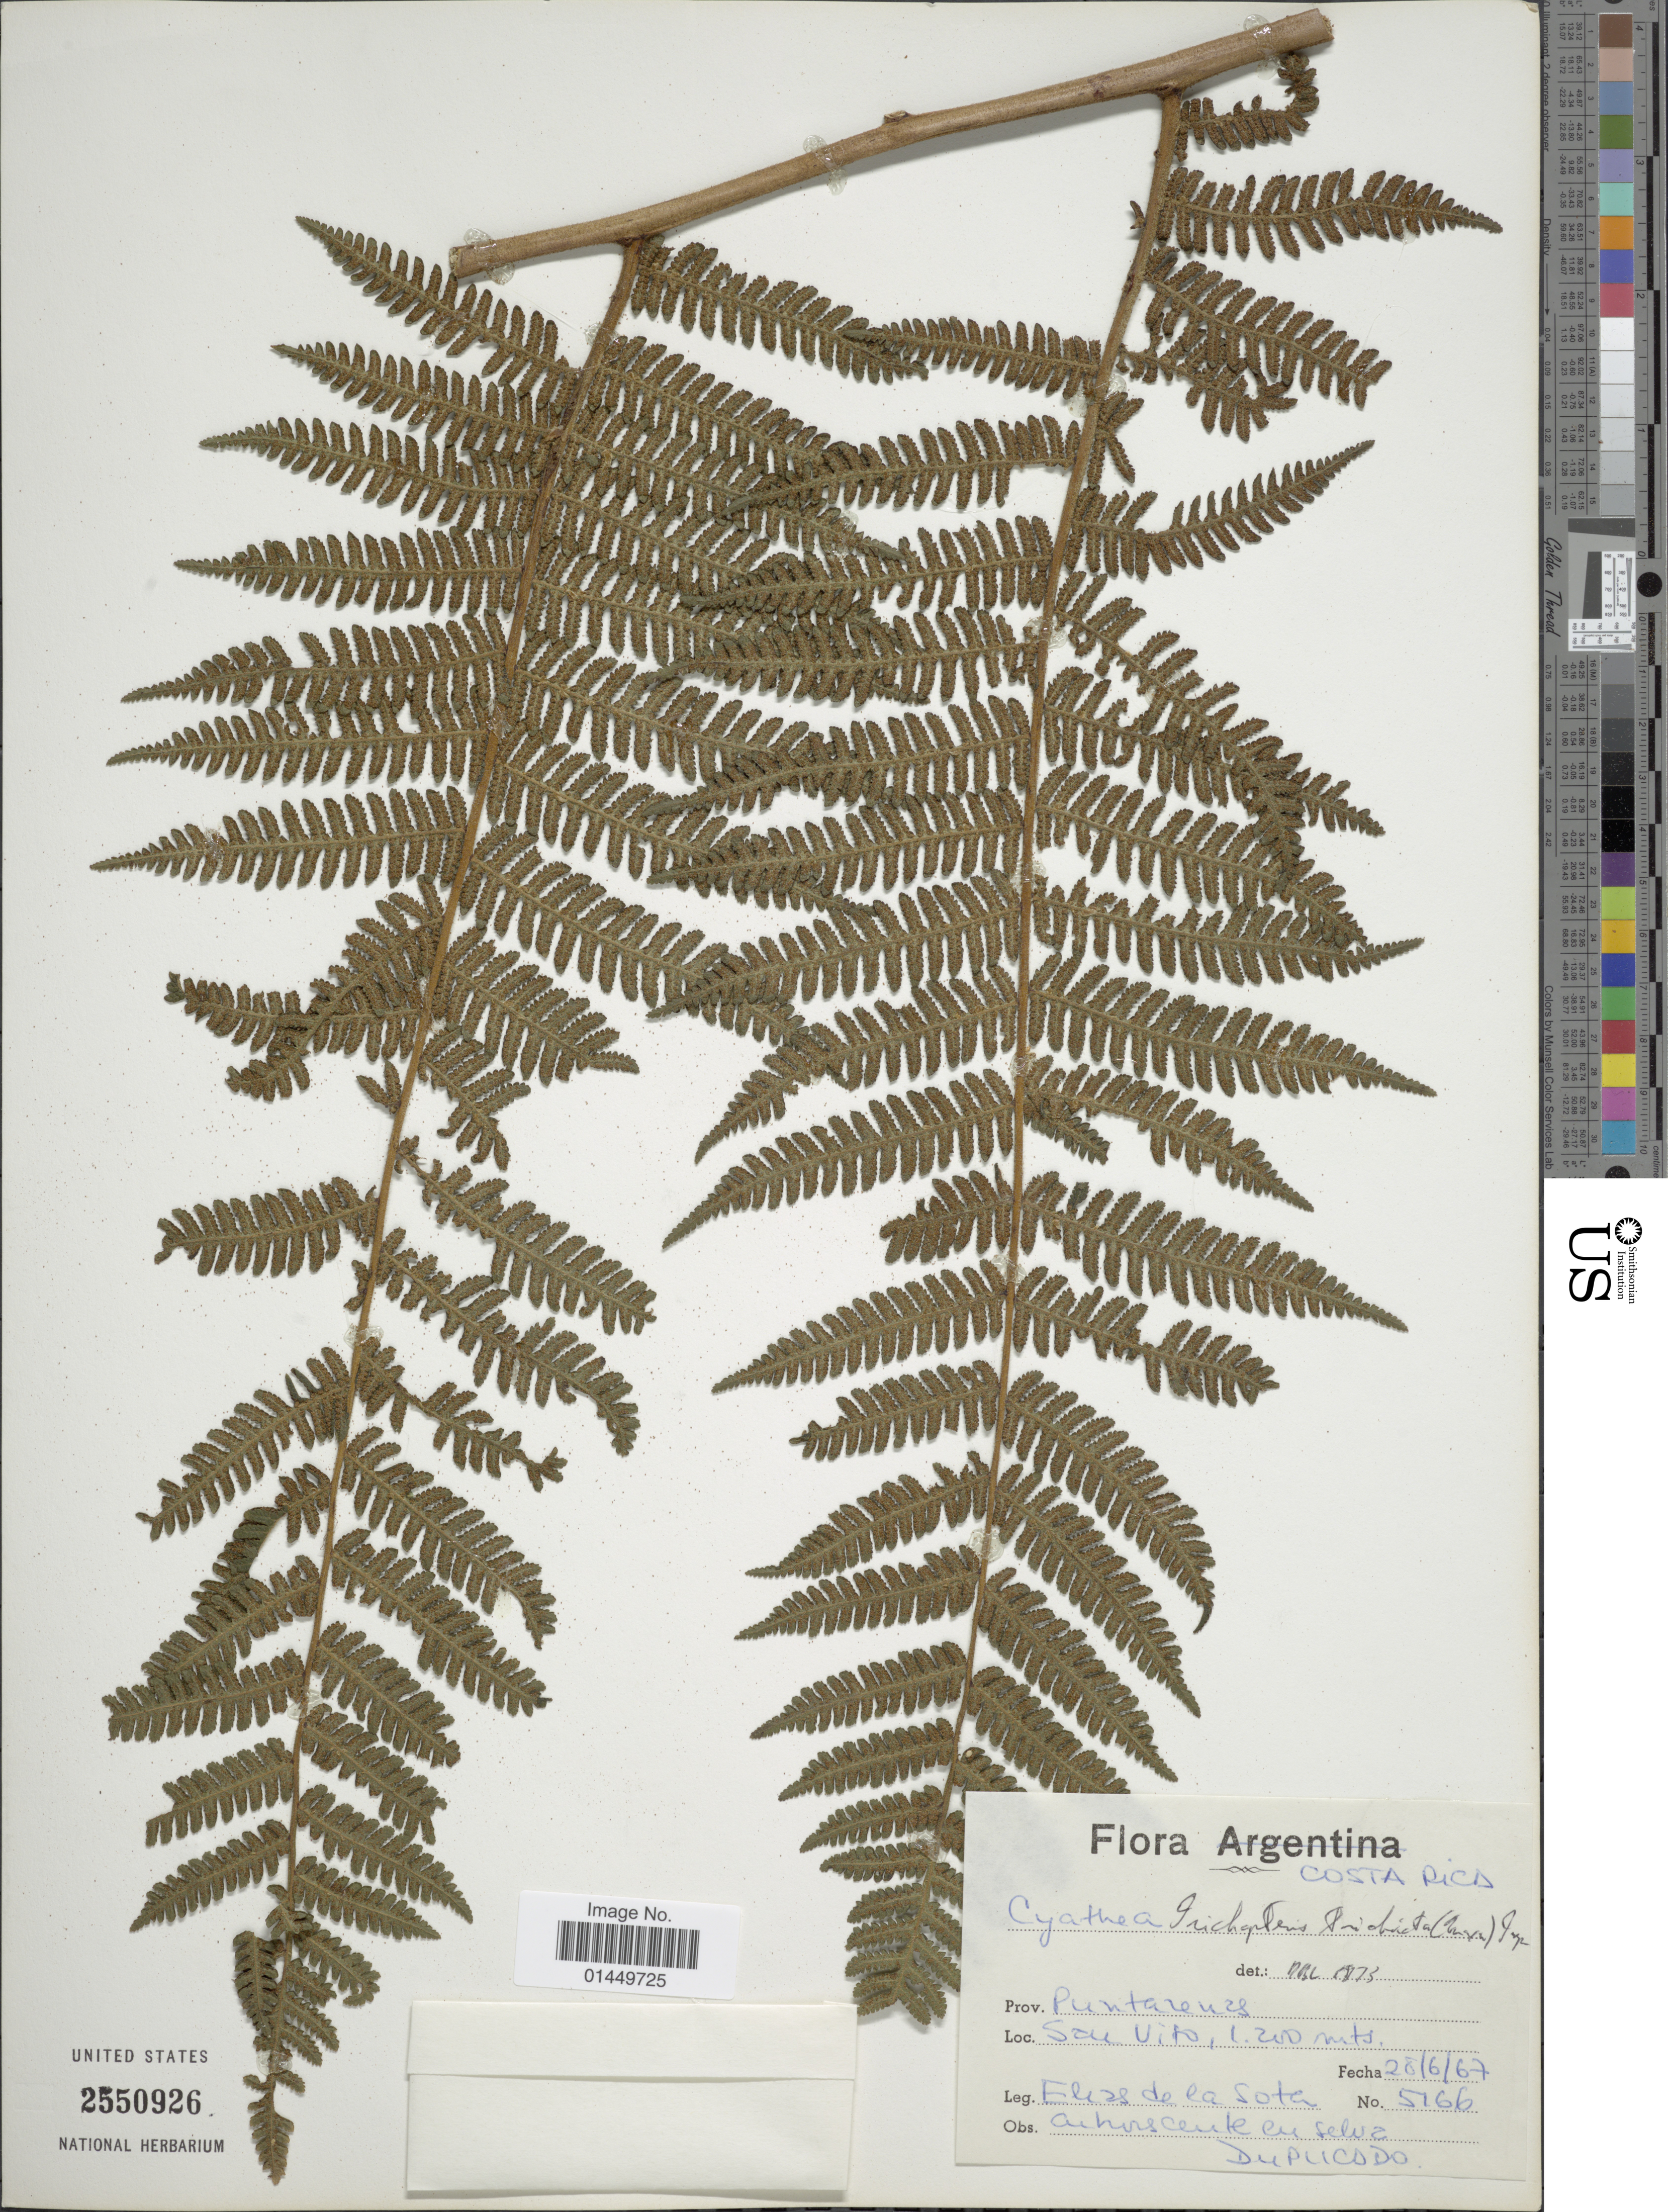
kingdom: Plantae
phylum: Tracheophyta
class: Polypodiopsida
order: Cyatheales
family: Cyatheaceae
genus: Cyathea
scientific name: Cyathea trichiata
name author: (Maxon) Domin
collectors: E. R. de la Sota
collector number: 5166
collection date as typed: Transcribed d/m/y: 28/6/67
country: Costa Rica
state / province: Puntarenas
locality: Prov. Puntarenas, San Vito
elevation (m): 1200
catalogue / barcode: US 2550926